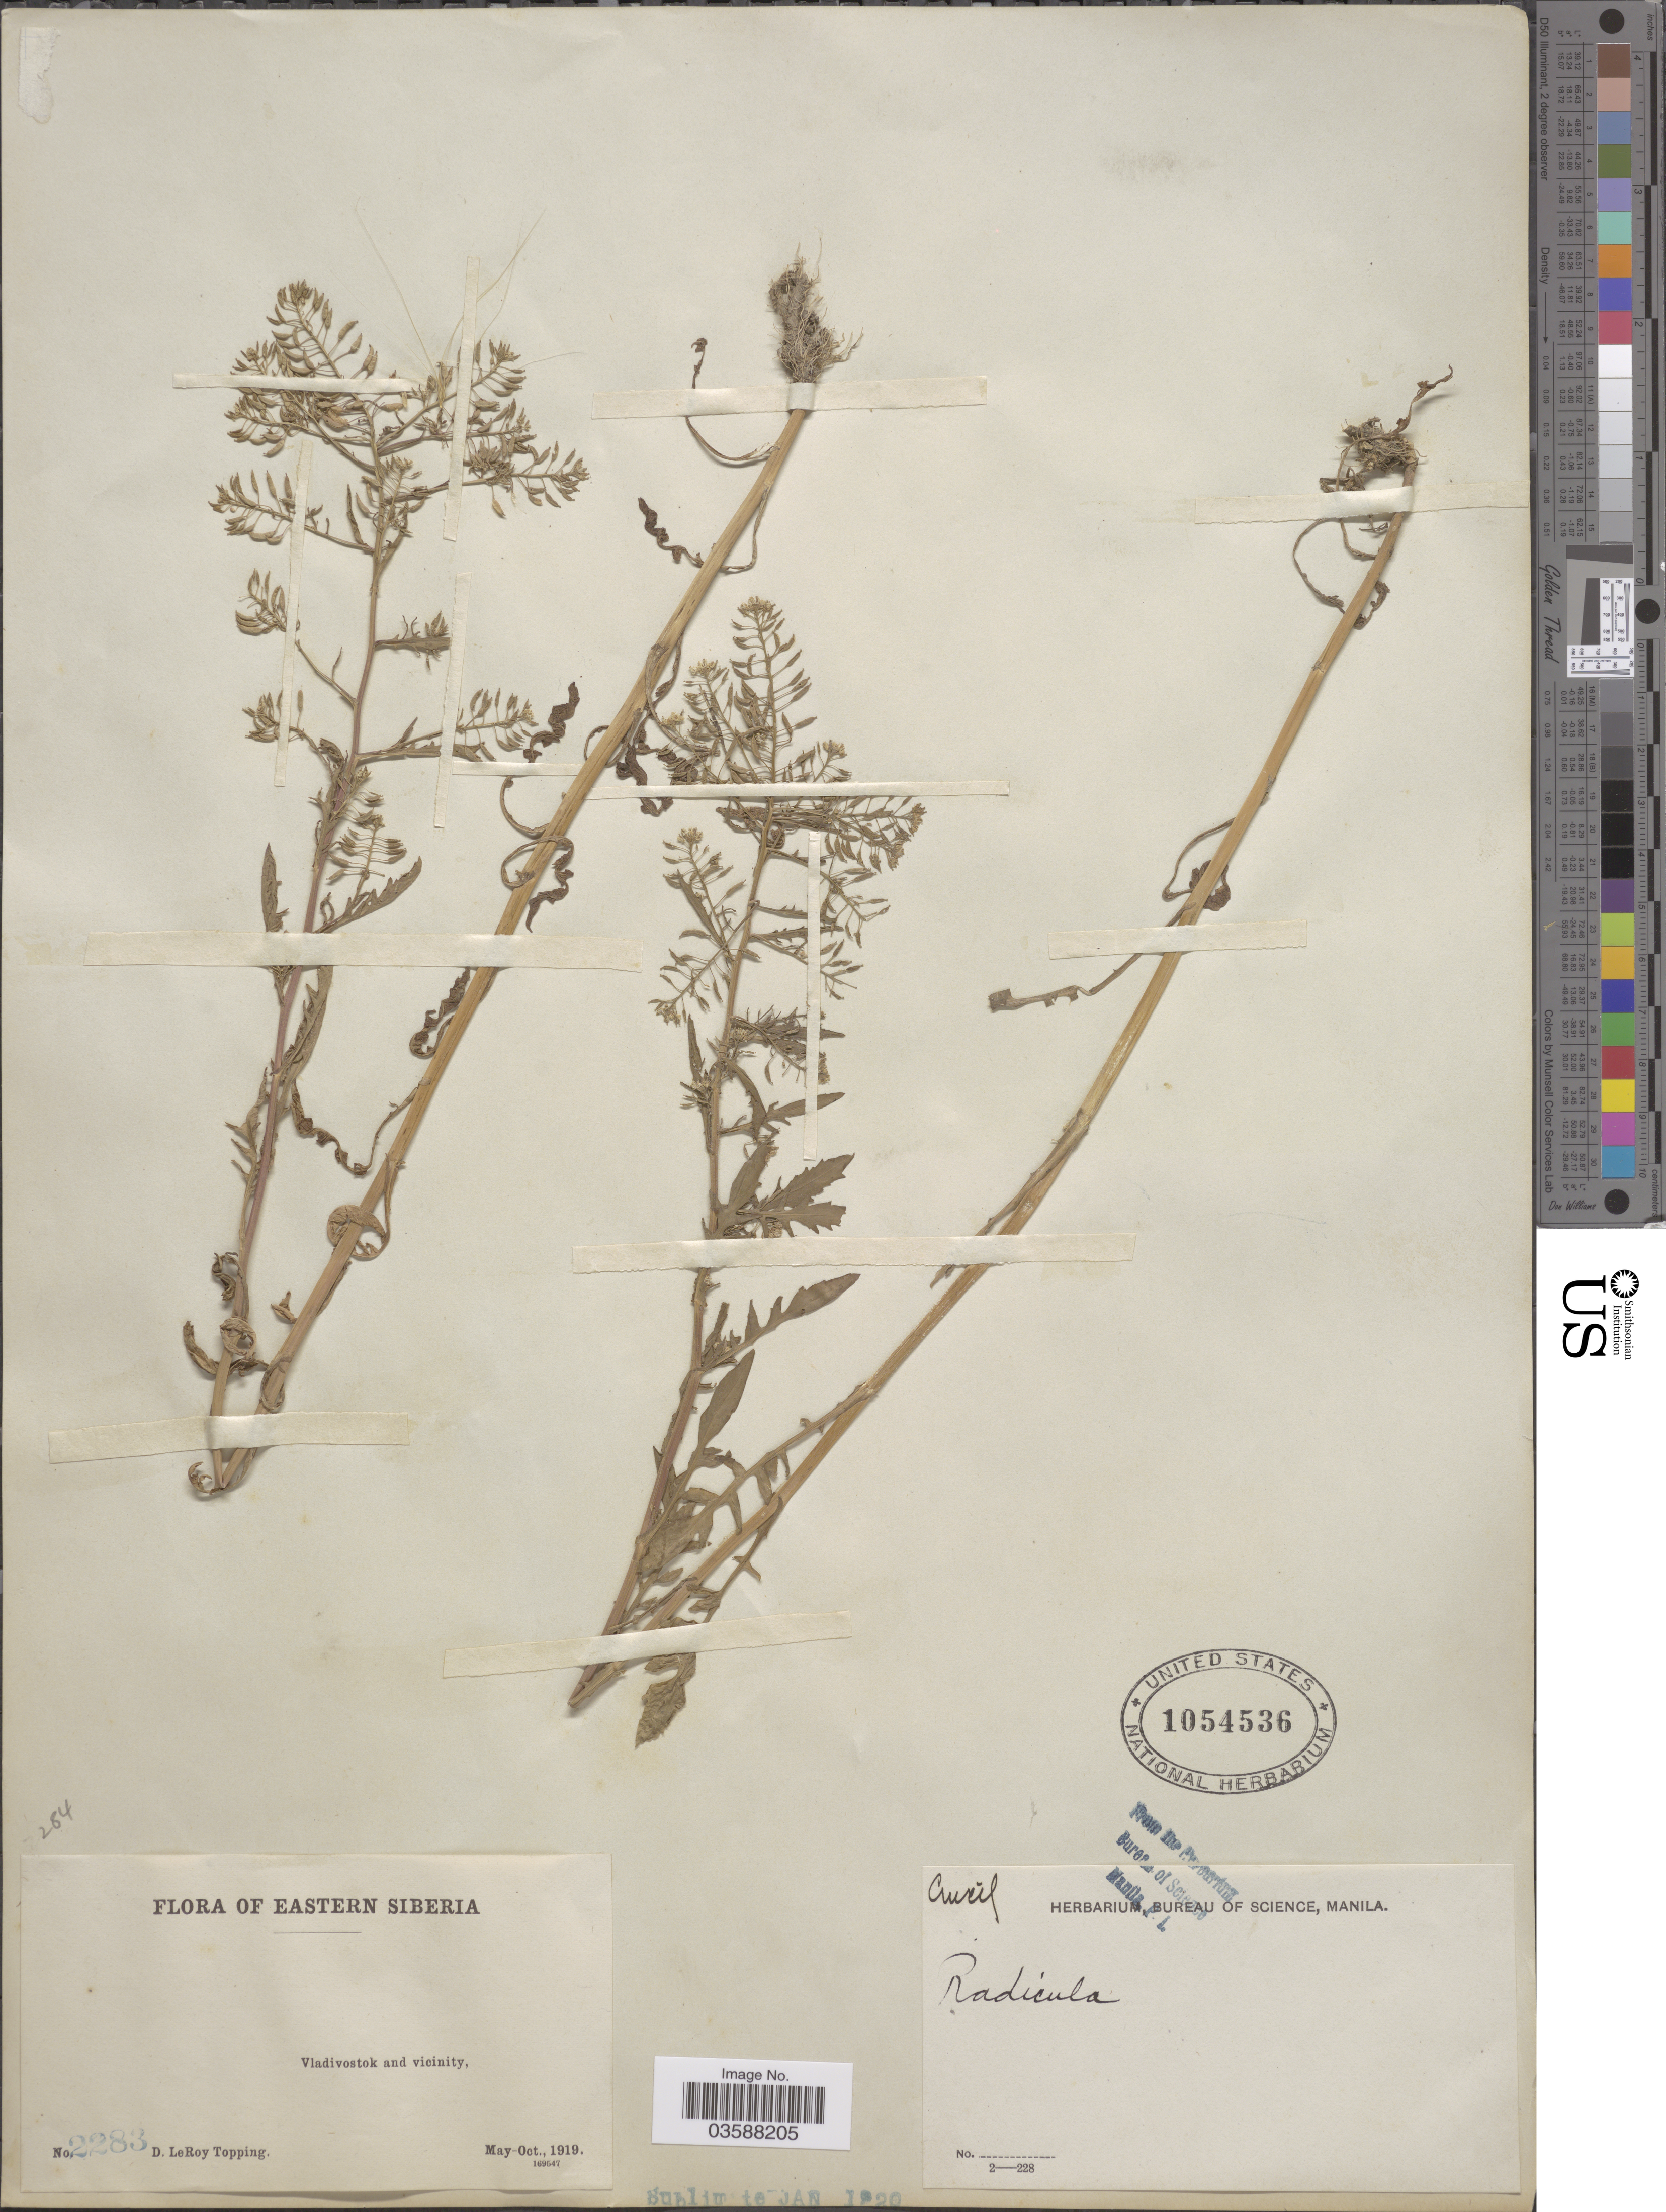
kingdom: Plantae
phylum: Tracheophyta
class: Magnoliopsida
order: Brassicales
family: Brassicaceae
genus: Rorippa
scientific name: Rorippa sp.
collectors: D. L. Topping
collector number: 2283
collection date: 1919-05/1919-10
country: Russian Federation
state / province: Primorsky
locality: Eastern Siberia. Vladivostok and vicinity.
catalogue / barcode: US 1054536